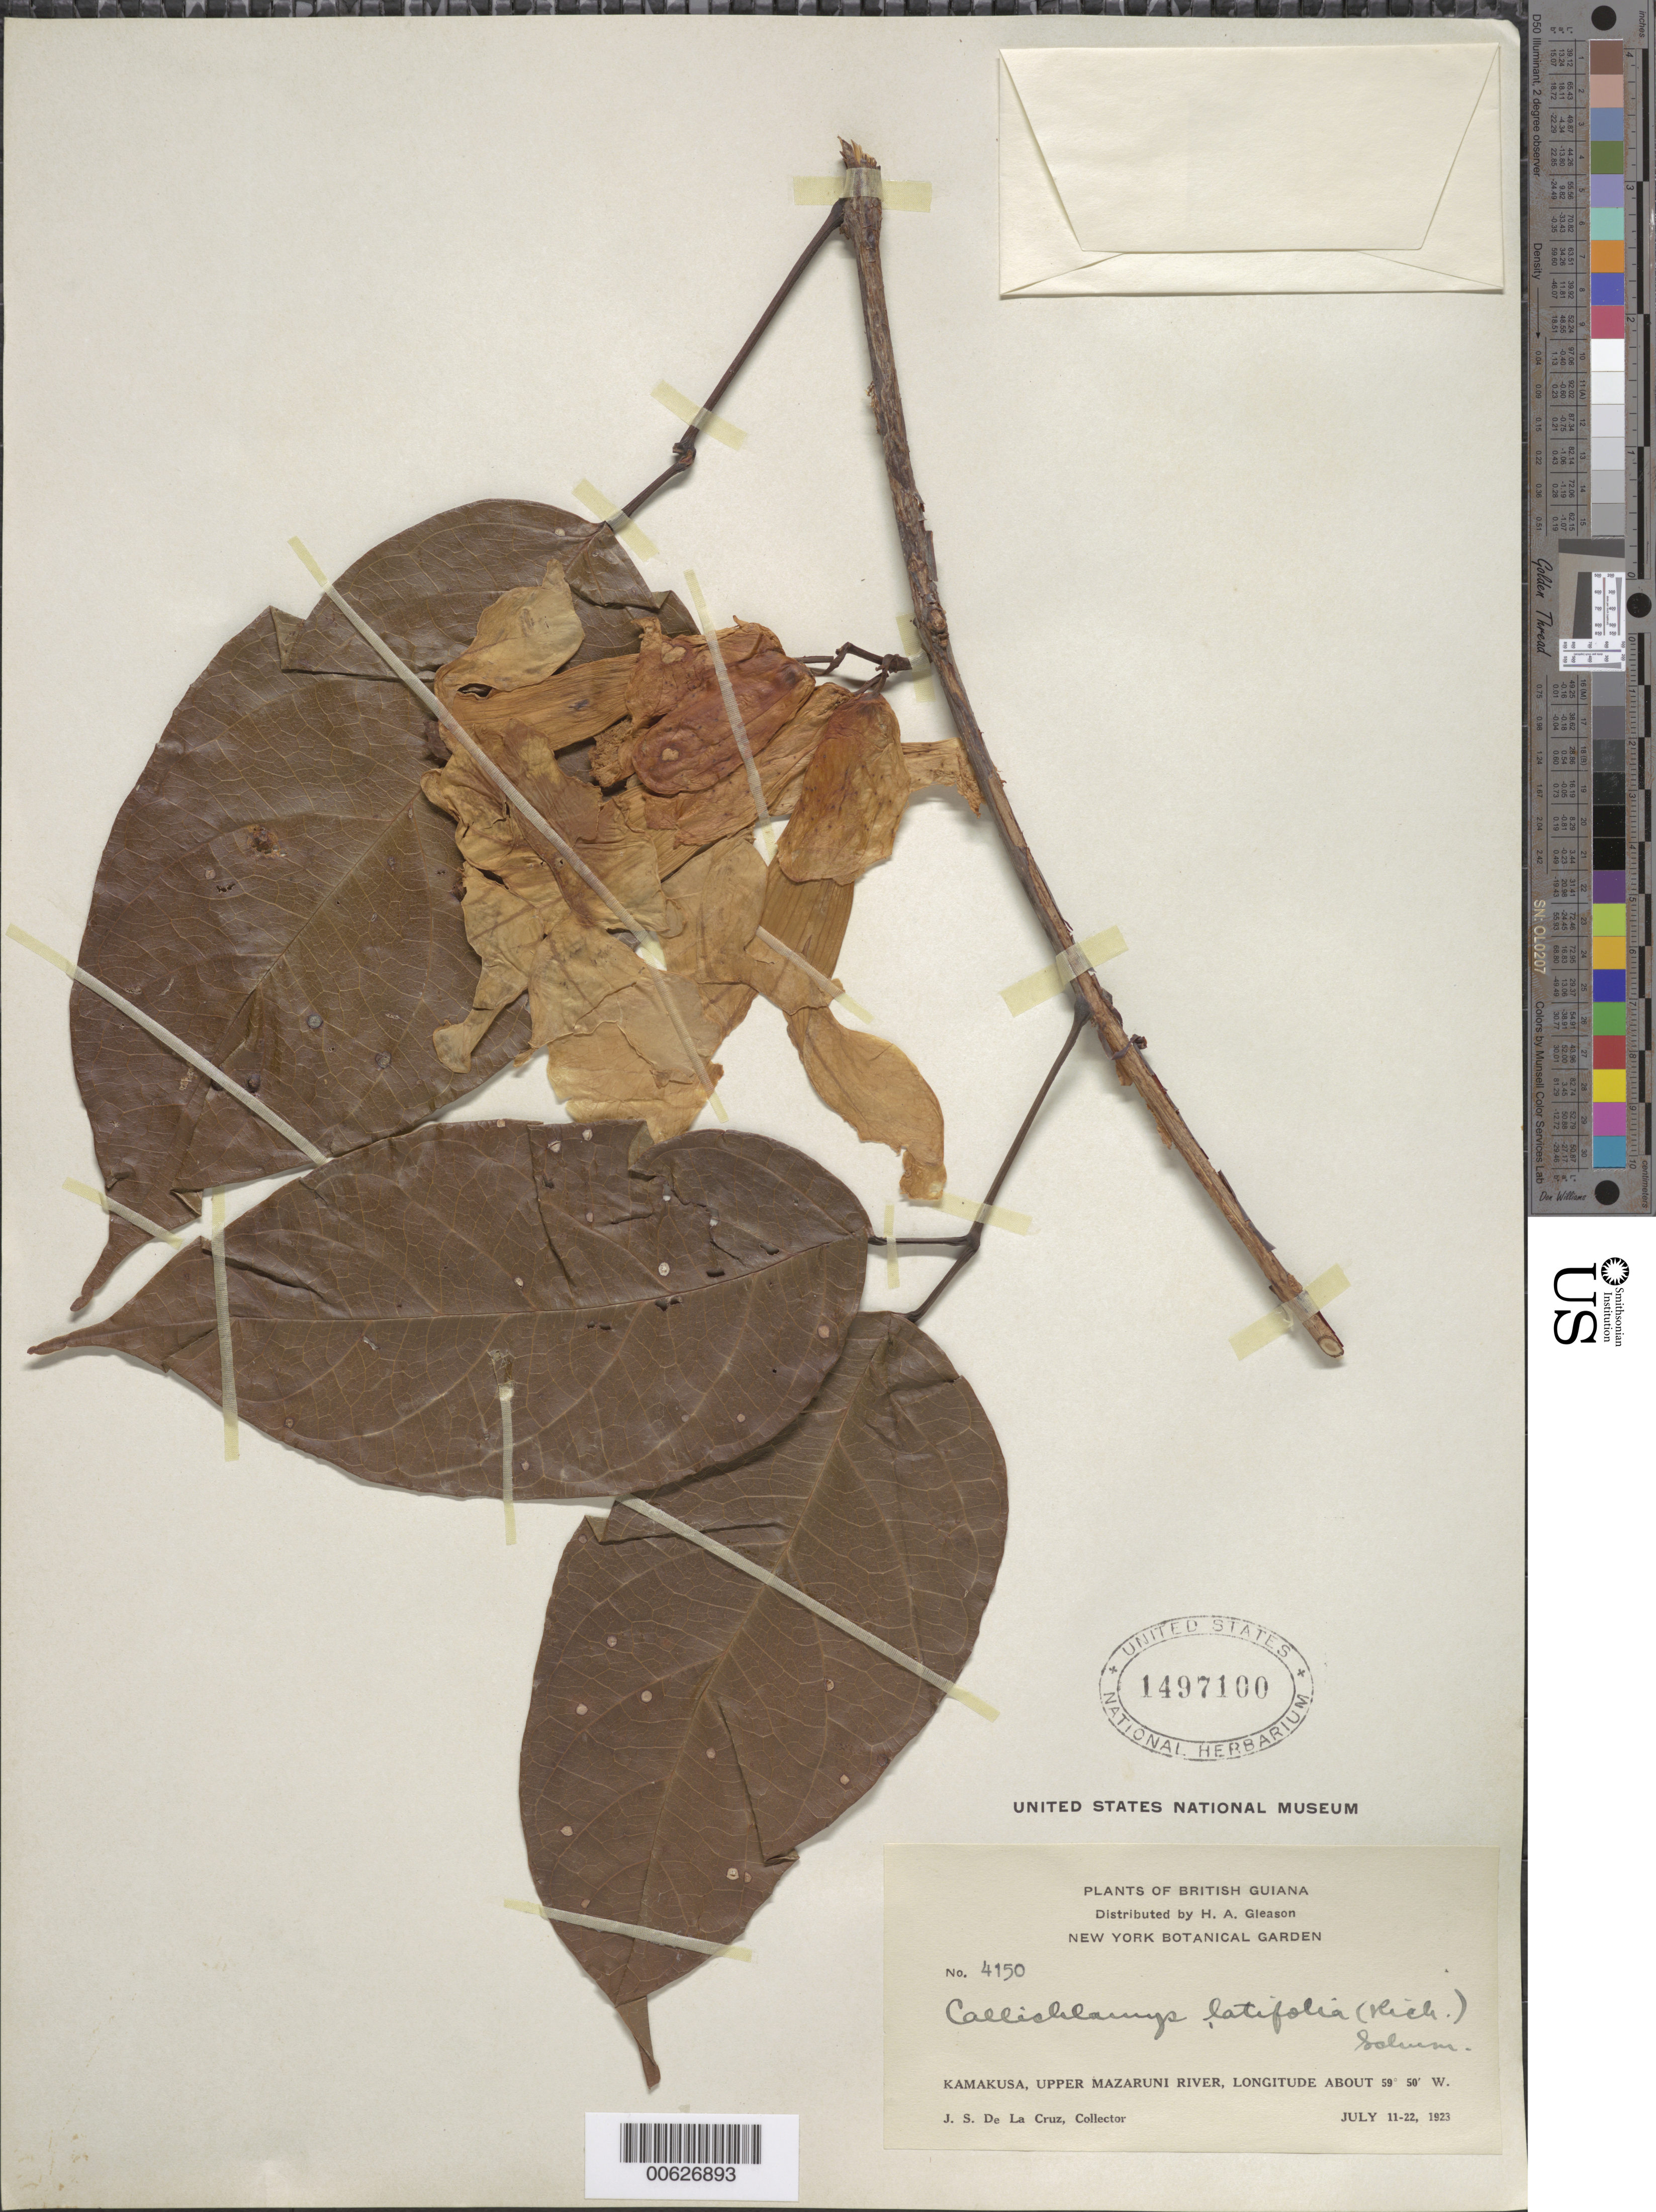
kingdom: Plantae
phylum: Tracheophyta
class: Magnoliopsida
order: Lamiales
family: Bignoniaceae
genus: Callichlamys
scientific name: Callichlamys latifolia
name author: (Rich.) K. Schum.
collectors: J. S. de la Cruz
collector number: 4150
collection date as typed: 11-Jul-23 to 22-Jul-23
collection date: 1923-07-11/1923-07-22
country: Guyana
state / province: Cuyuni-Mazaruni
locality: Kamakusa, Upper Mazaruni R.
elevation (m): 100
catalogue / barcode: US 1497100